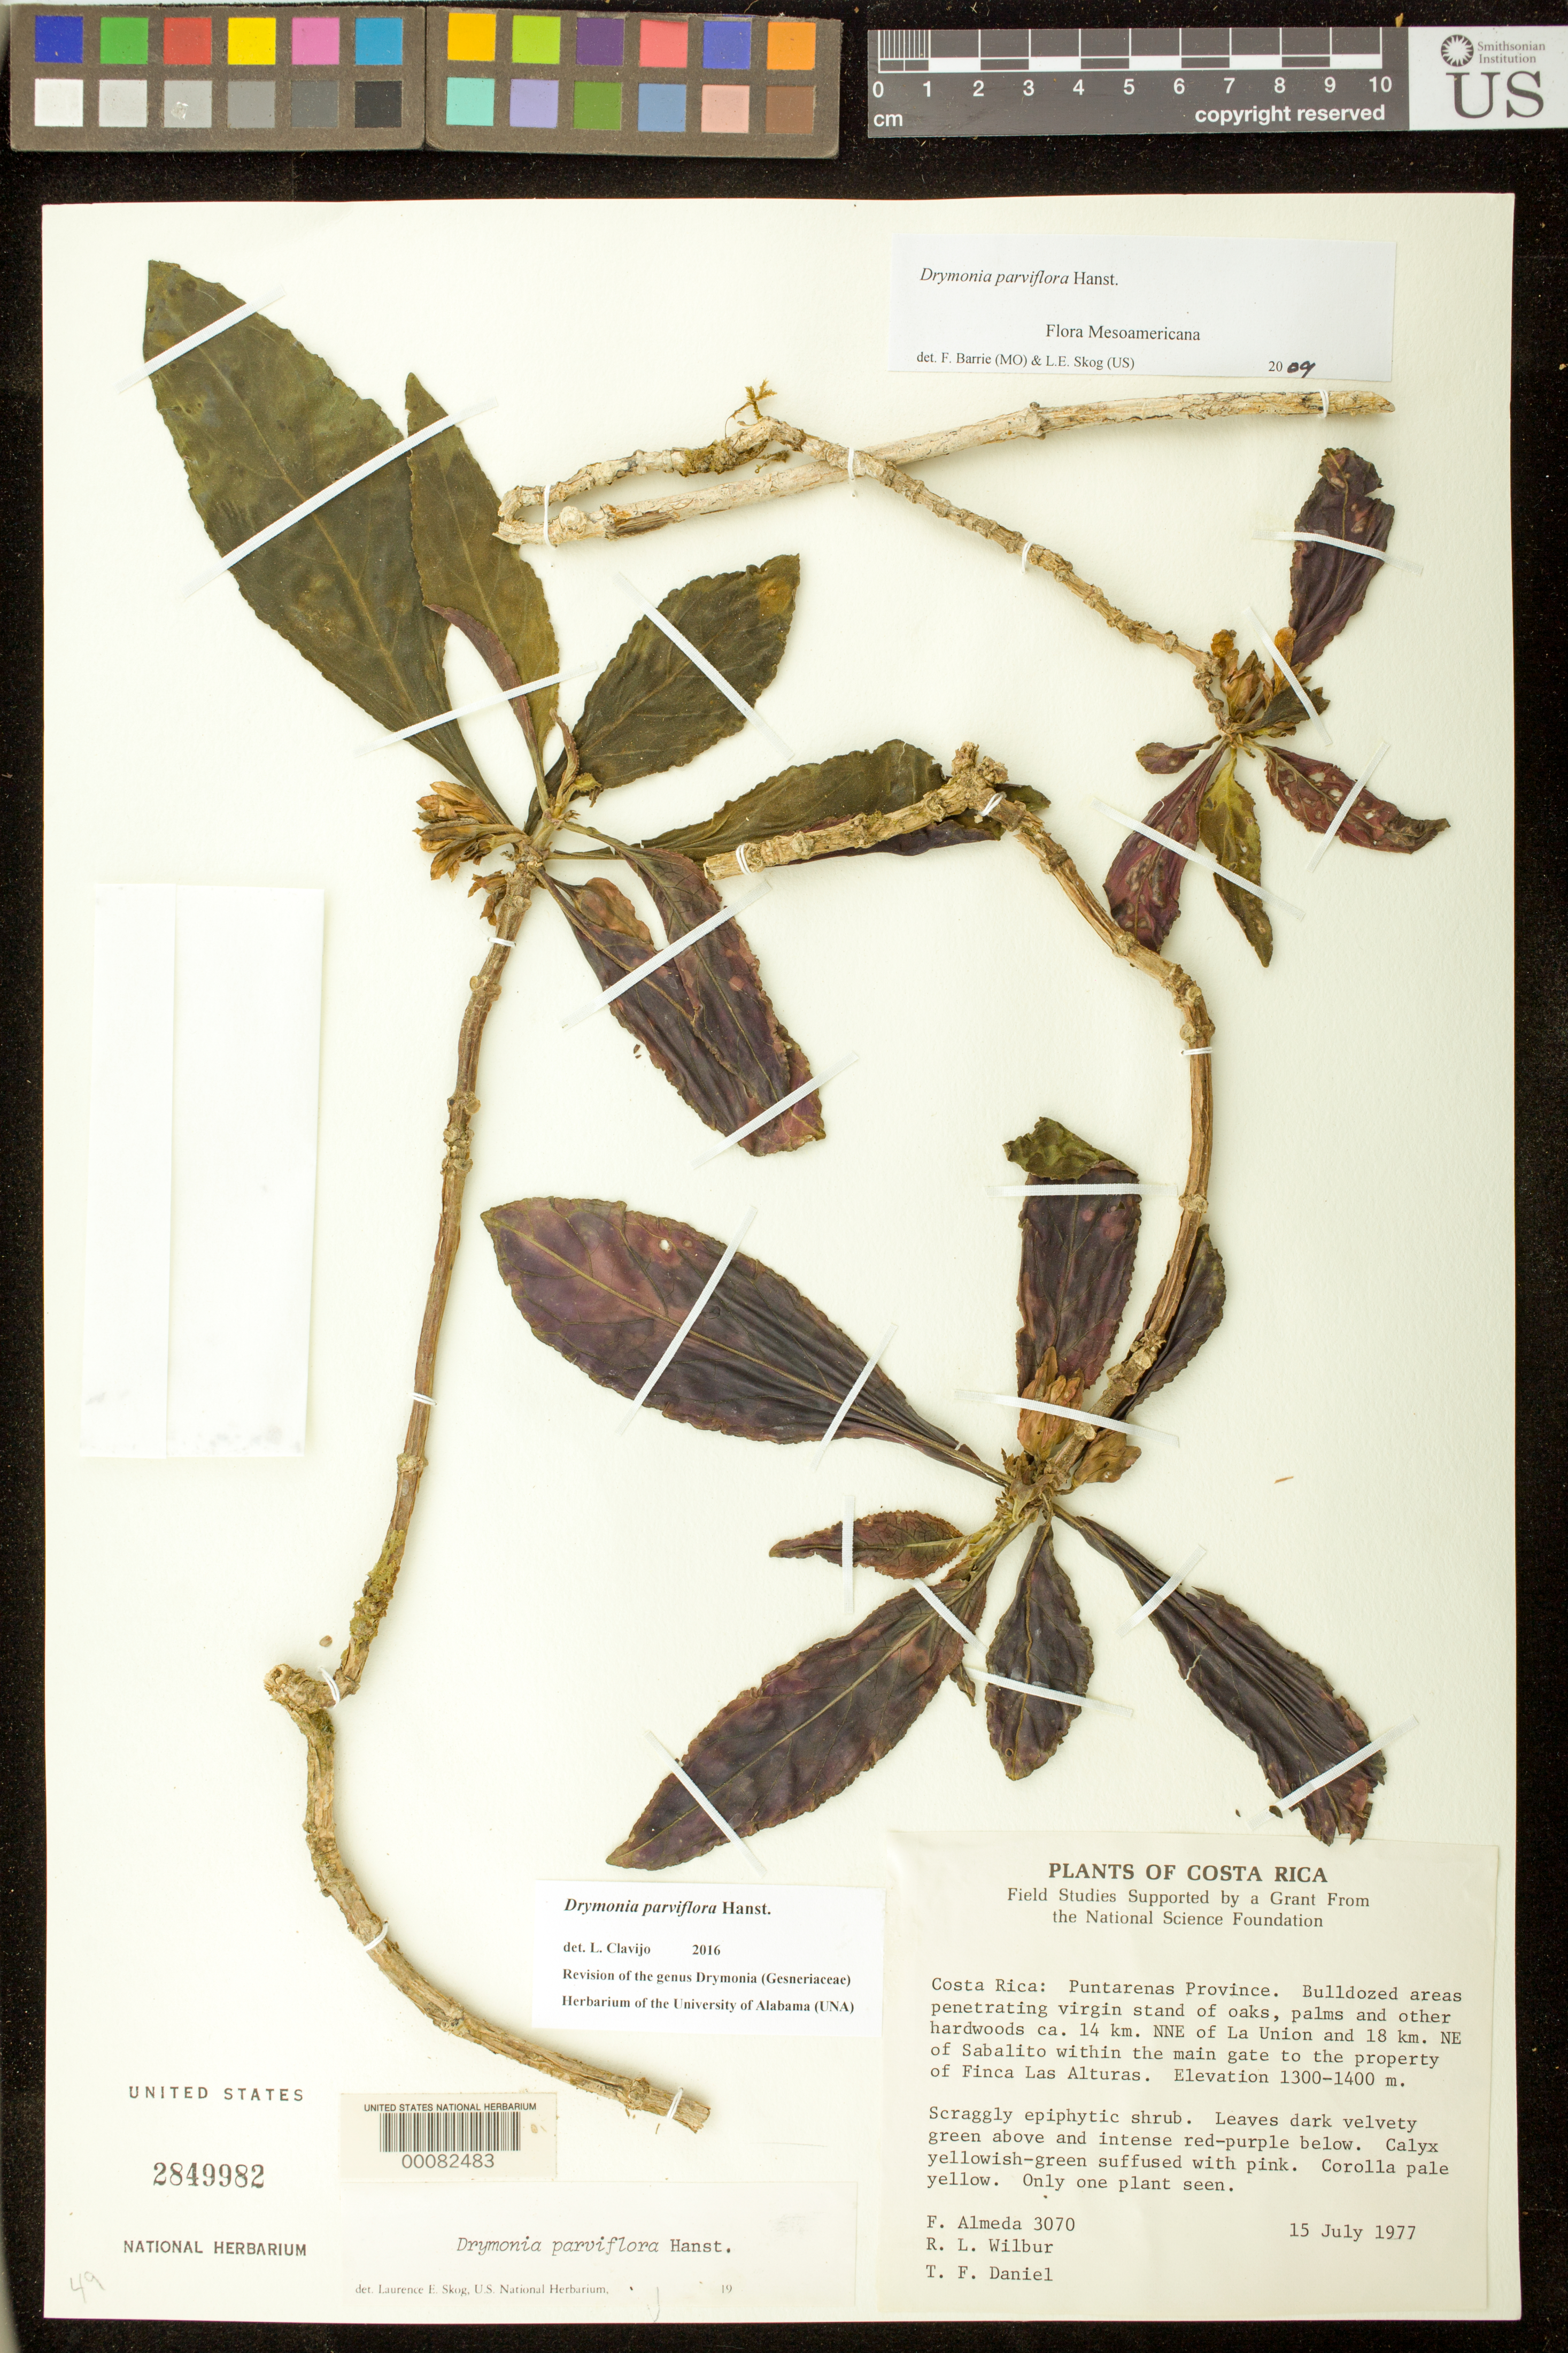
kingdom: Plantae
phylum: Tracheophyta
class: Magnoliopsida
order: Lamiales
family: Gesneriaceae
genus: Drymonia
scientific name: Drymonia parviflora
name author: Hanst.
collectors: F. Almeda & et al.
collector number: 3070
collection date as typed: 15 Jul 1977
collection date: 1977-07-15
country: Costa Rica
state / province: Puntarenas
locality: About 14 km NNE of La Union and 18 km NE of Sabalito within the main gate to the property of Finca Las Alturas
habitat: Bulldozed areas penetrating virgin stand of oaks, palms & hrdwds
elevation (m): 1300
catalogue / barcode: US 2849982